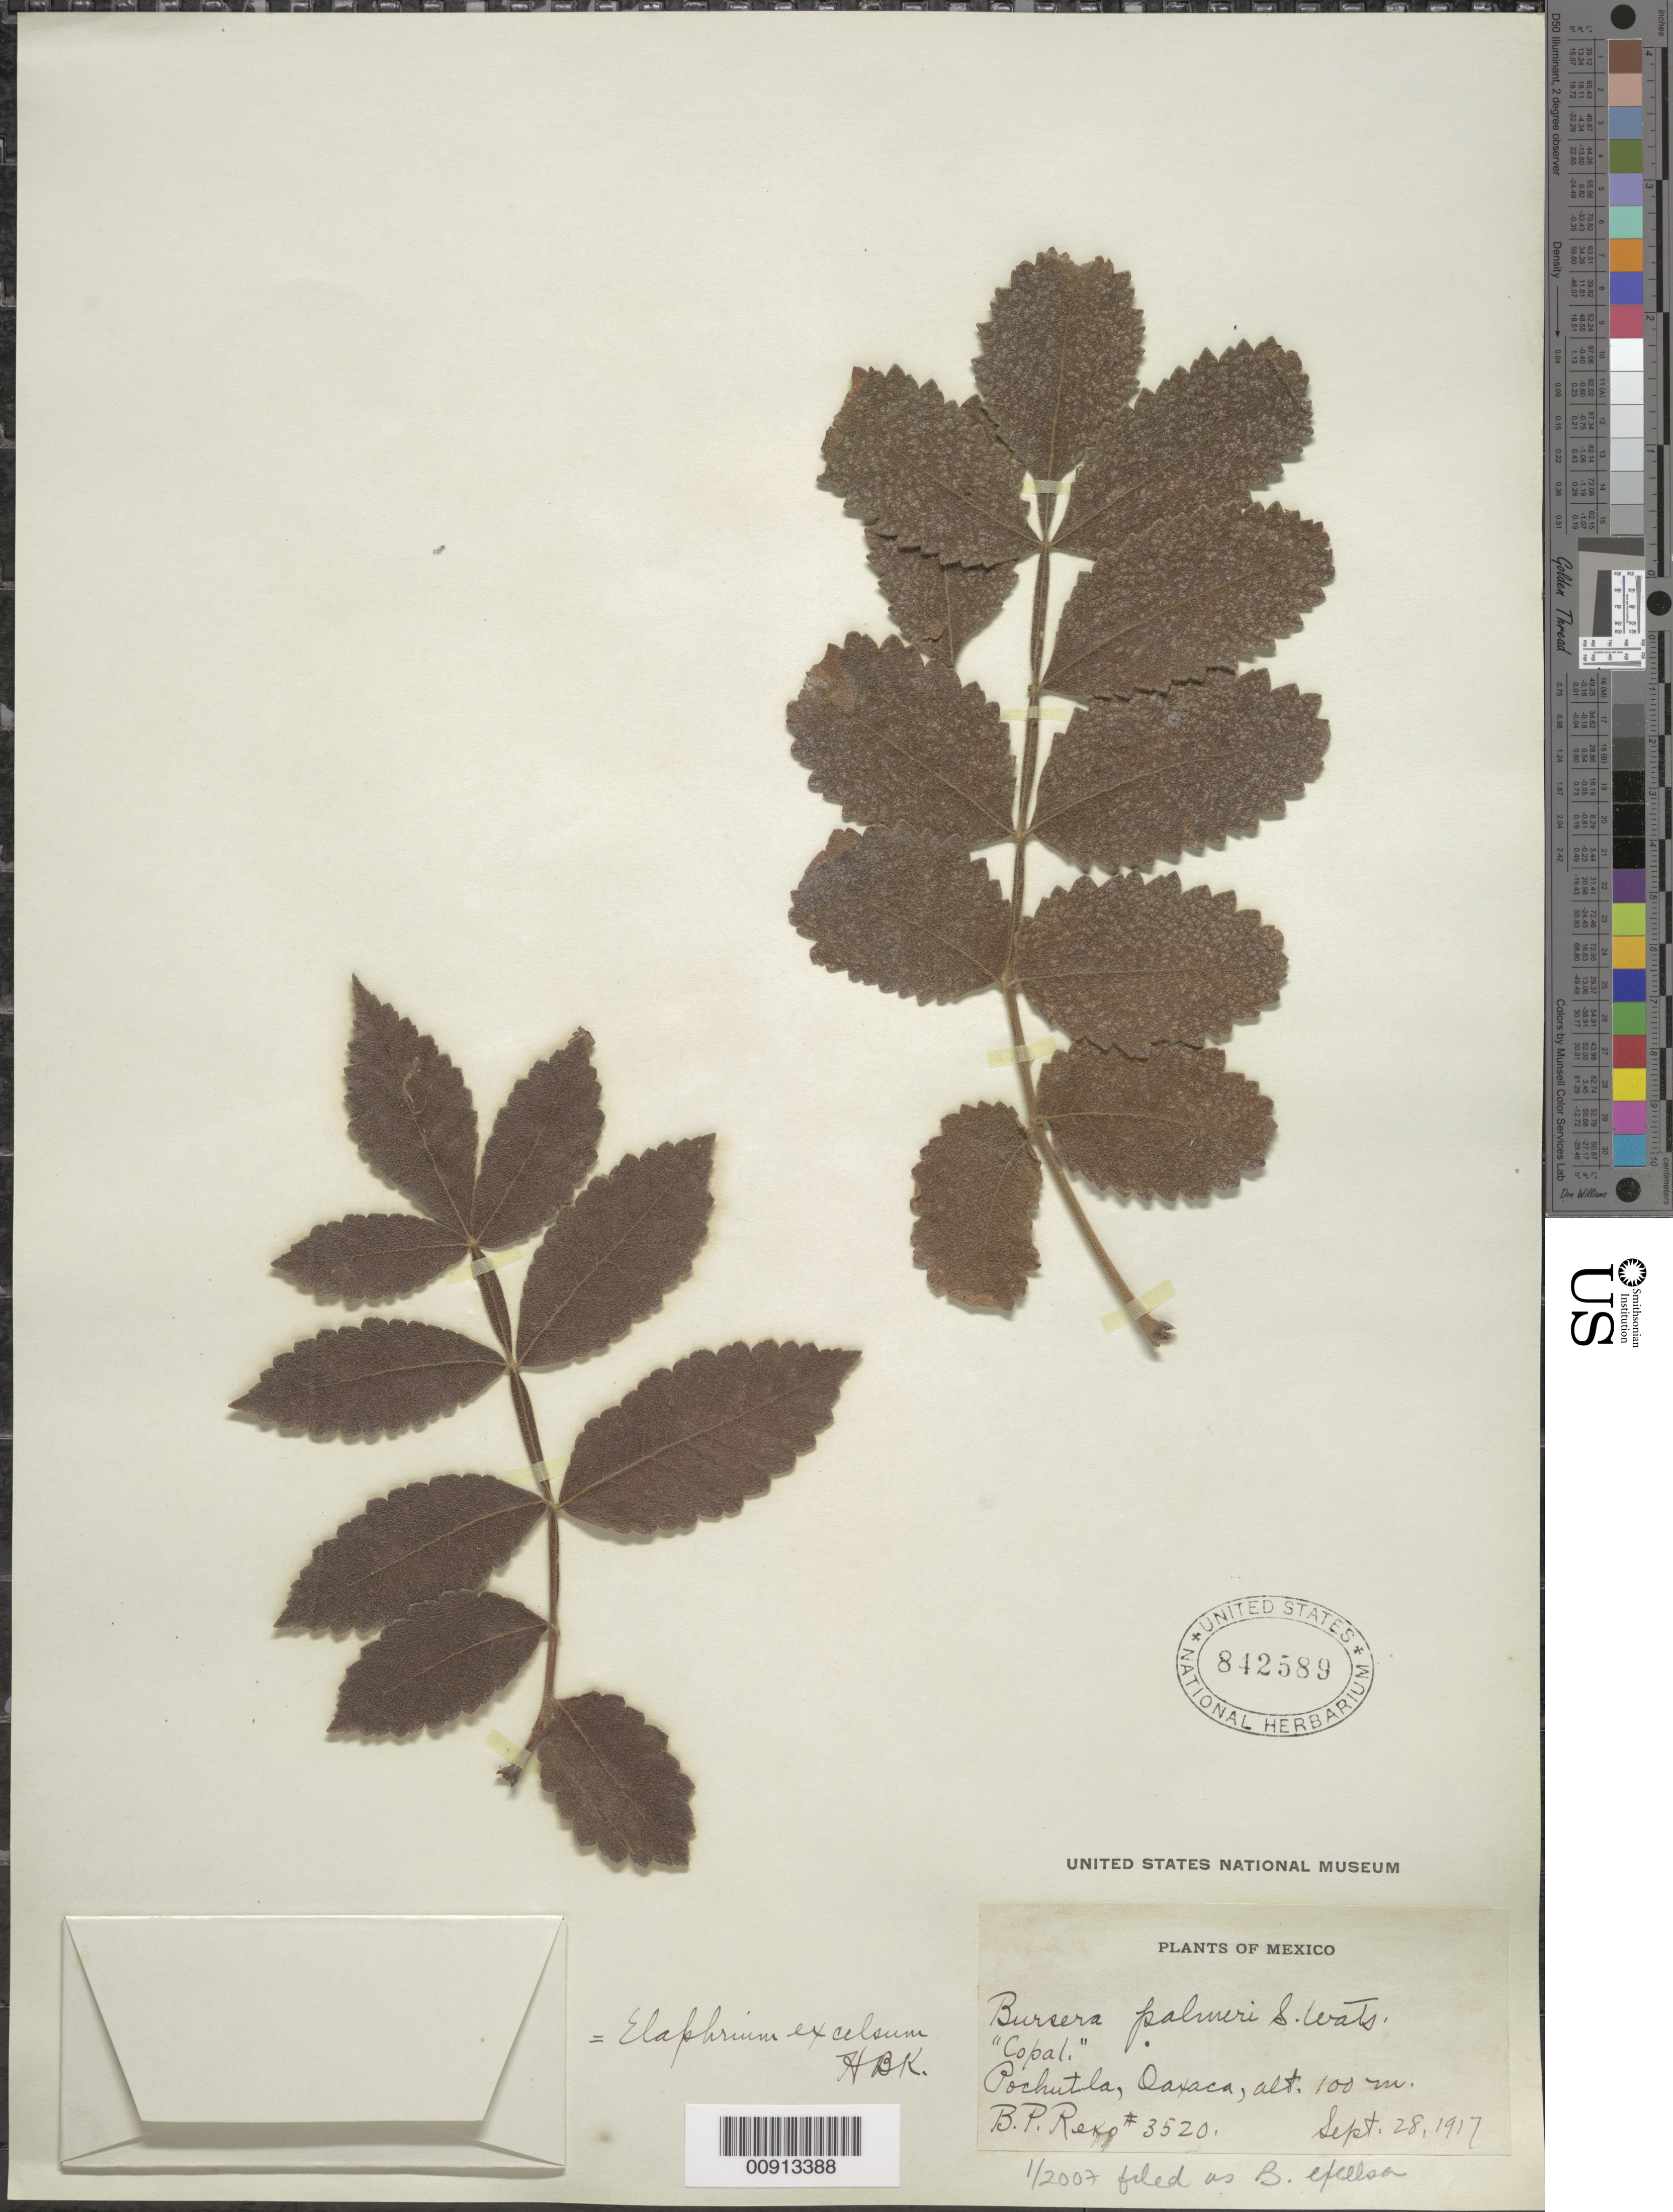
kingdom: Plantae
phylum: Tracheophyta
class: Magnoliopsida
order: Sapindales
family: Burseraceae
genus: Bursera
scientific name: Bursera excelsa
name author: (Kunth) Engl.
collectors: B. P. Reko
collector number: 3520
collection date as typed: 28 Sep 1917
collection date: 1917-09-28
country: Mexico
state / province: Oaxaca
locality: Pochutla, Oaxaca.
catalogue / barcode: US 842589